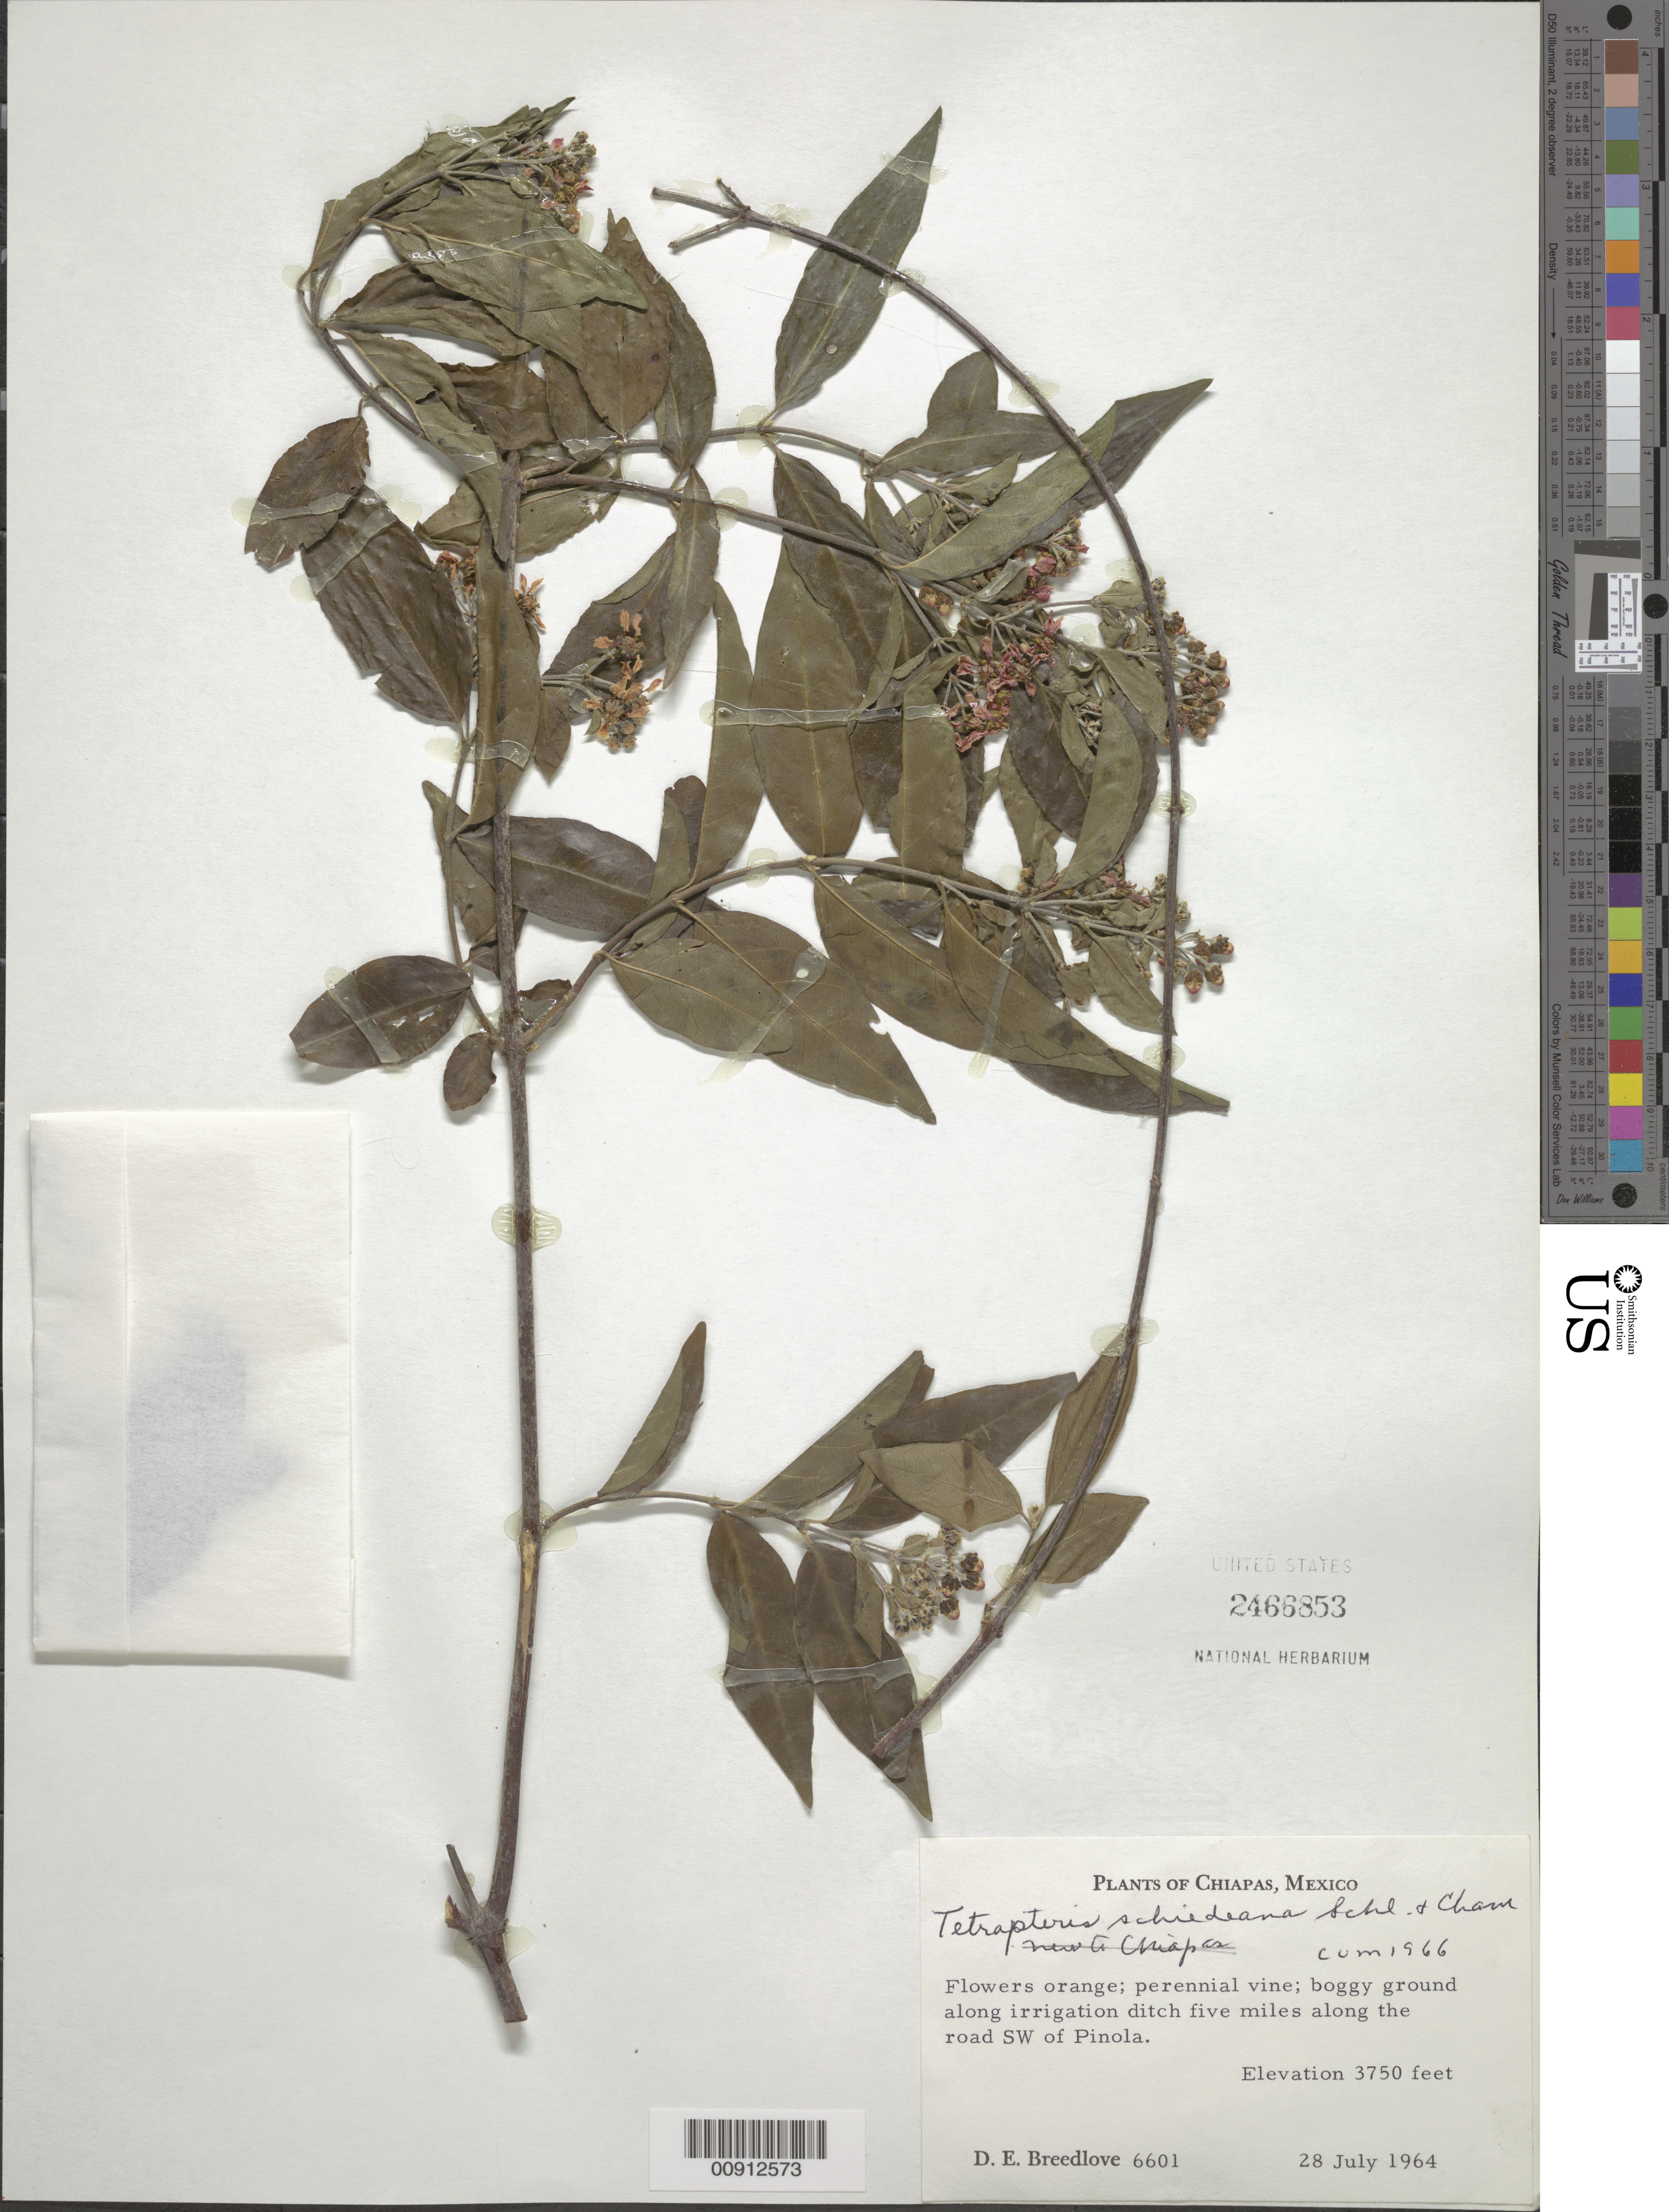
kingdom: Plantae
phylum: Tracheophyta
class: Magnoliopsida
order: Malpighiales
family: Malpighiaceae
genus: Tetrapterys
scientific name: Tetrapterys schiedeana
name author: Schltdl. & Cham.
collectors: D. E. Breedlove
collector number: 6601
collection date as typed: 28 Jul 1964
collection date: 1964-07-28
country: Mexico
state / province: Chiapas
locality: Five miles along the road SW of Pinola, Chiapas.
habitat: Boggy ground along irrigation ditch.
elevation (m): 1143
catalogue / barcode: US 2466853